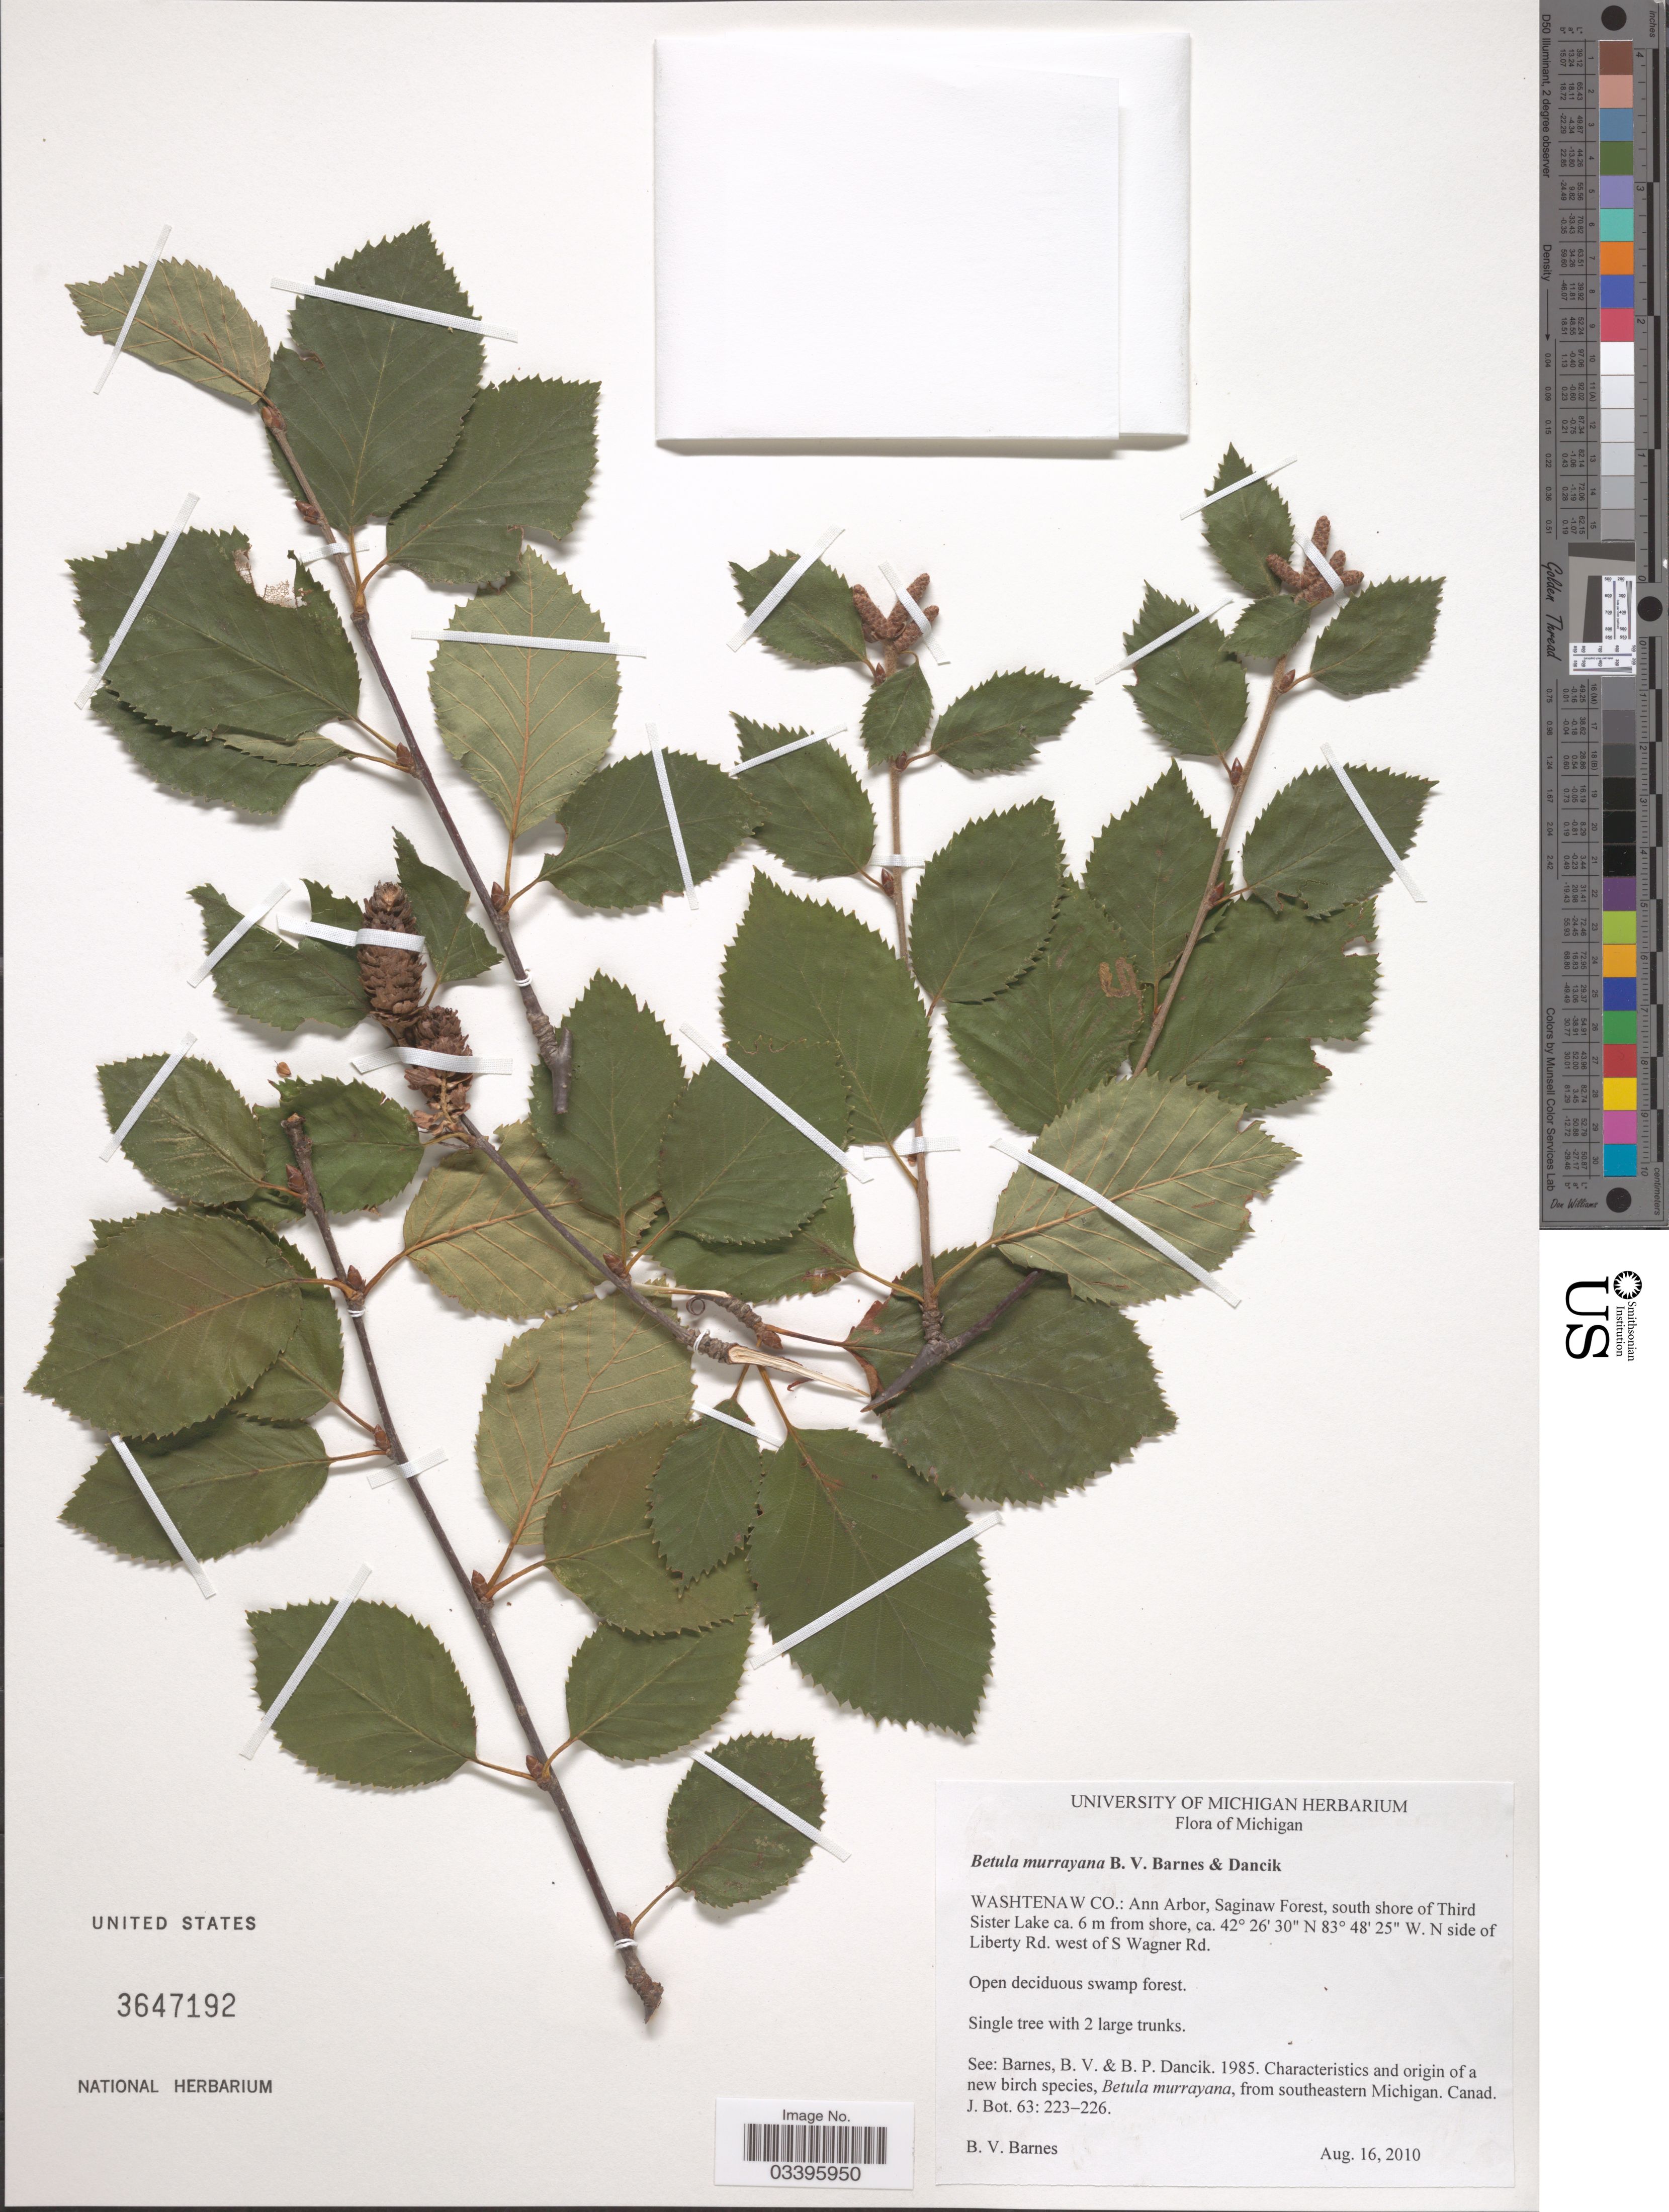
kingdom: Plantae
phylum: Tracheophyta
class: Magnoliopsida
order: Fagales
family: Betulaceae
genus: Betula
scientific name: Betula murrayana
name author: B.V. Barnes & Dancik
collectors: B. Barnes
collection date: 2010-08-16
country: United States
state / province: Michigan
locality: Washtenaw Co.: Ann Arbor, Saginaw Forest, south shore of Third Sister Lake ca. 6 m from shore, N side of Liberty Rd. west of S Wagner Rd.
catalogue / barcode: US 3647192